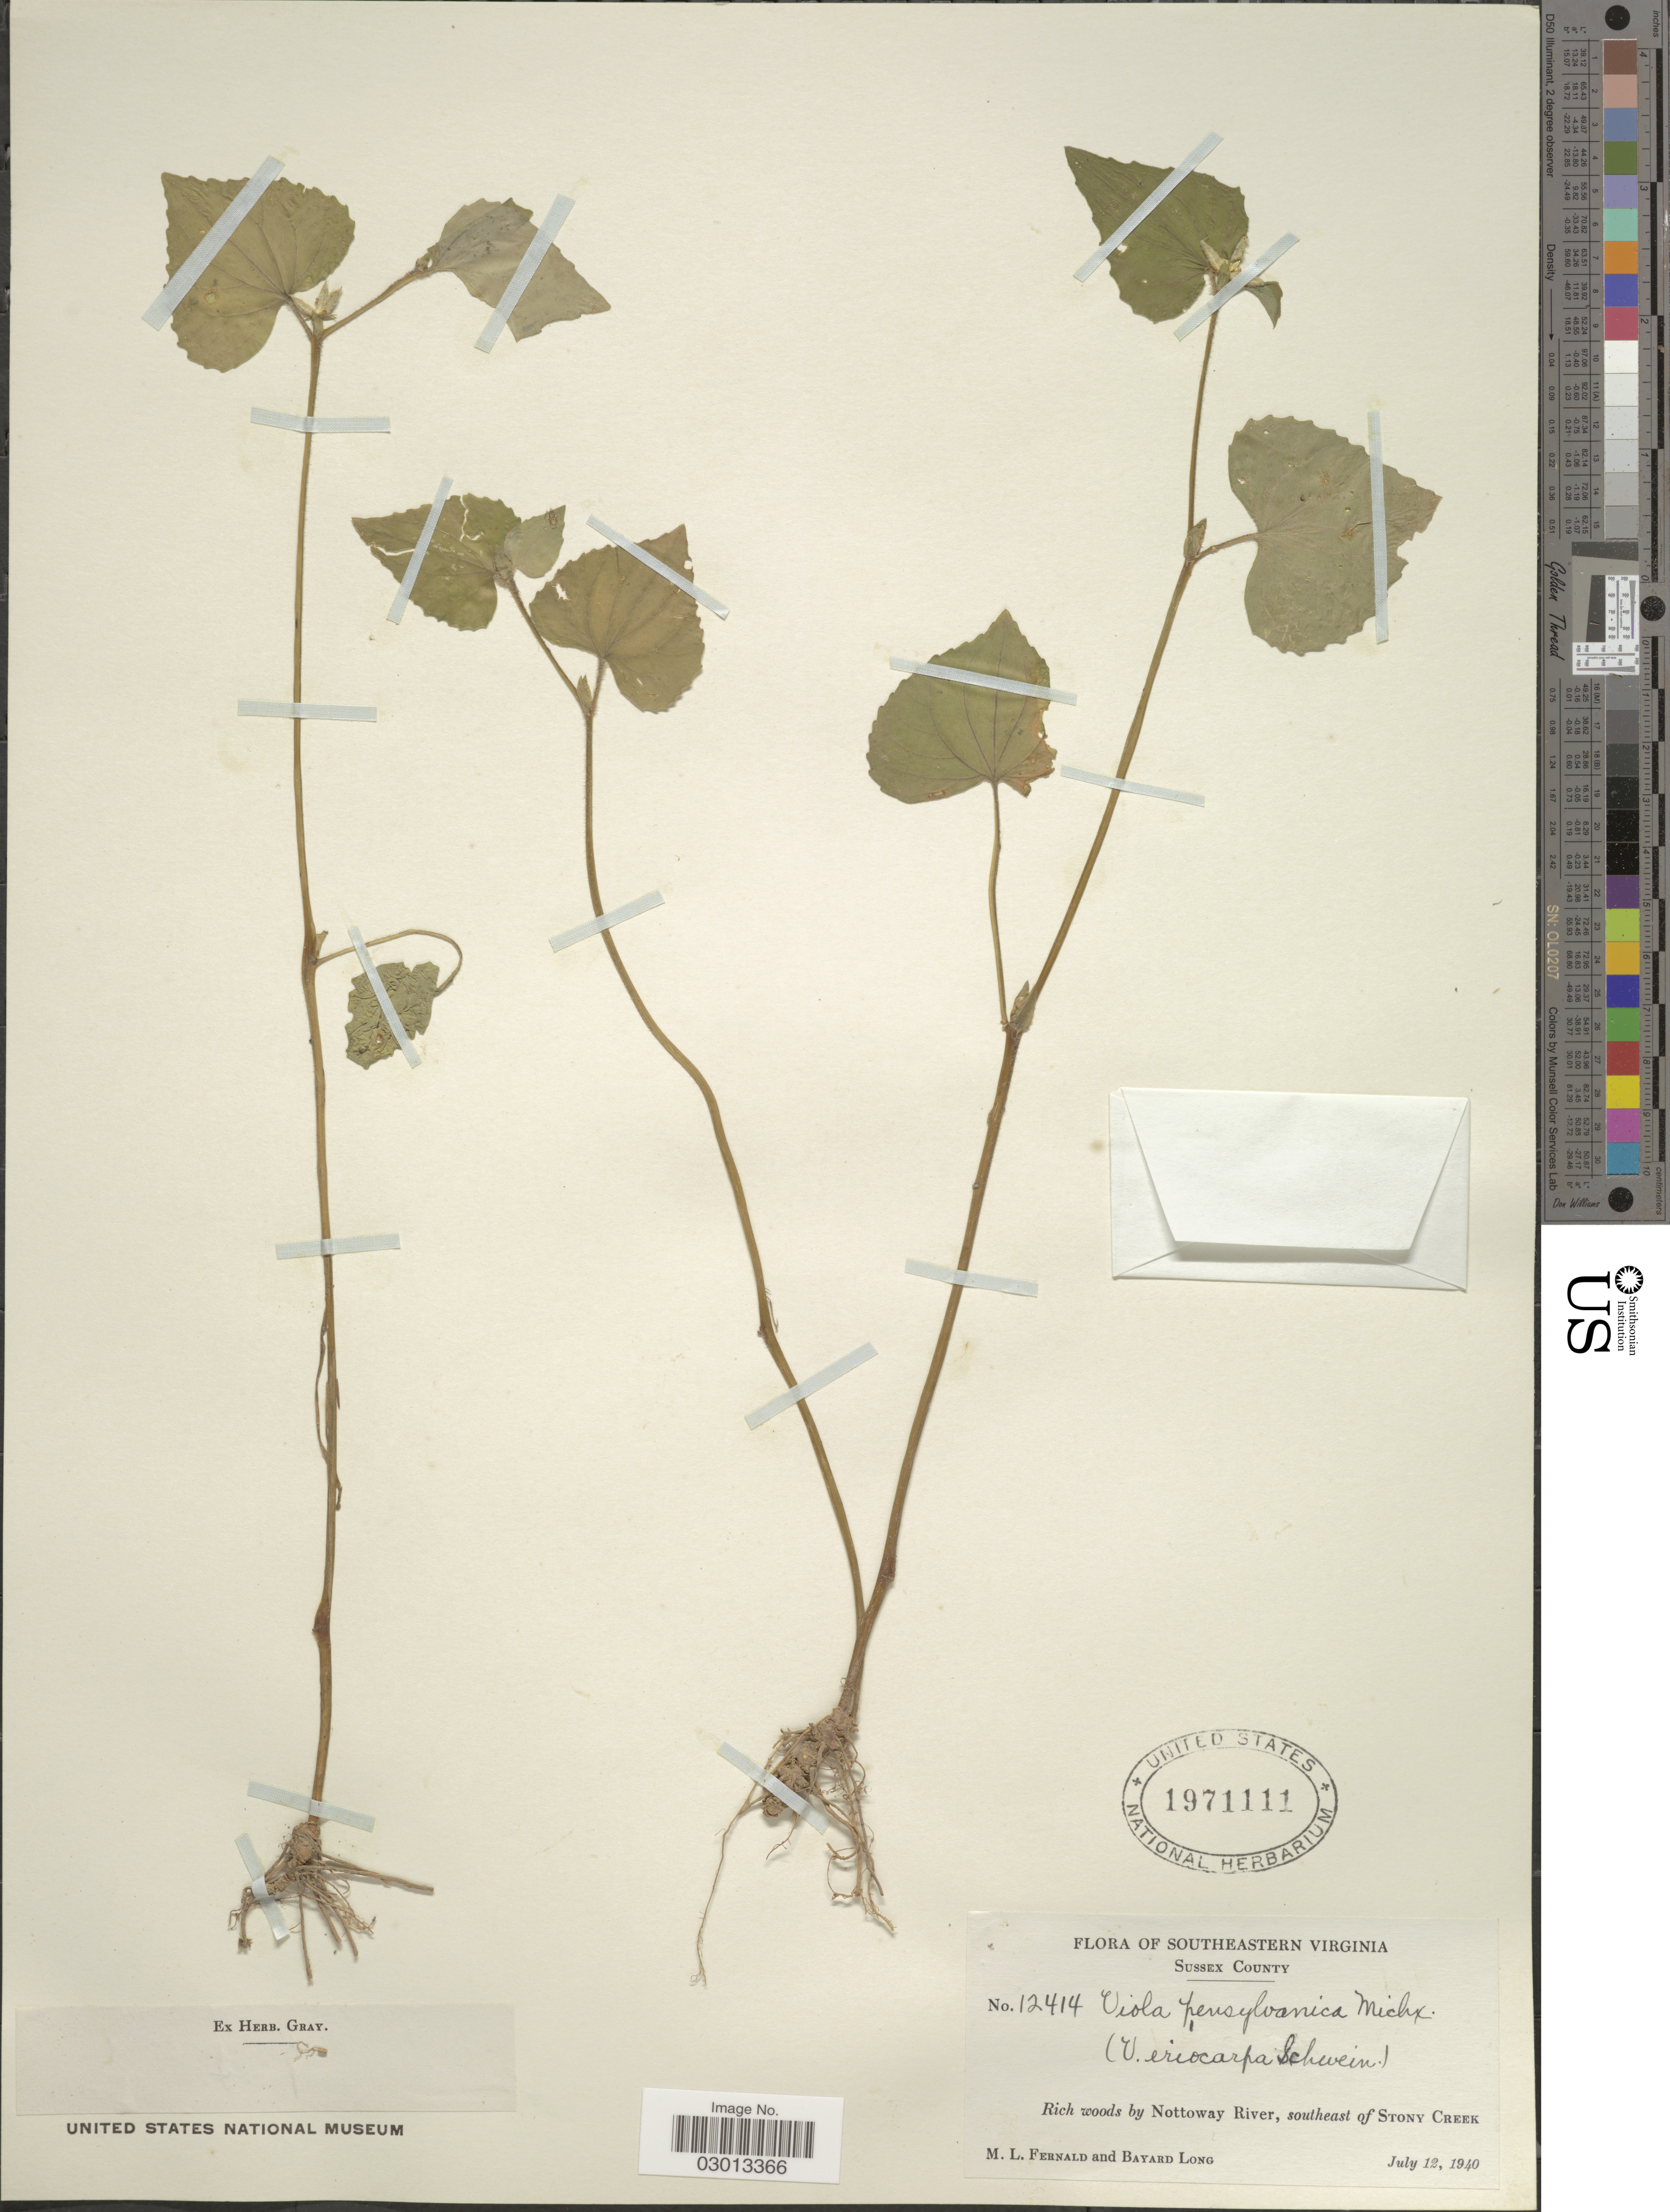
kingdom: Plantae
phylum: Tracheophyta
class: Magnoliopsida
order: Malpighiales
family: Violaceae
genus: Viola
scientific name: Viola pensylvanica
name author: Michx.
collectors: M. L. Fernald & B. Long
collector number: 12414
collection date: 1940-07-12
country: United States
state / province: Virginia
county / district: Sussex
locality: Southeastern Virginia. Sussex County. Rich woods by Nottoway River, southeast of Stony Creek.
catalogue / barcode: US 1971111